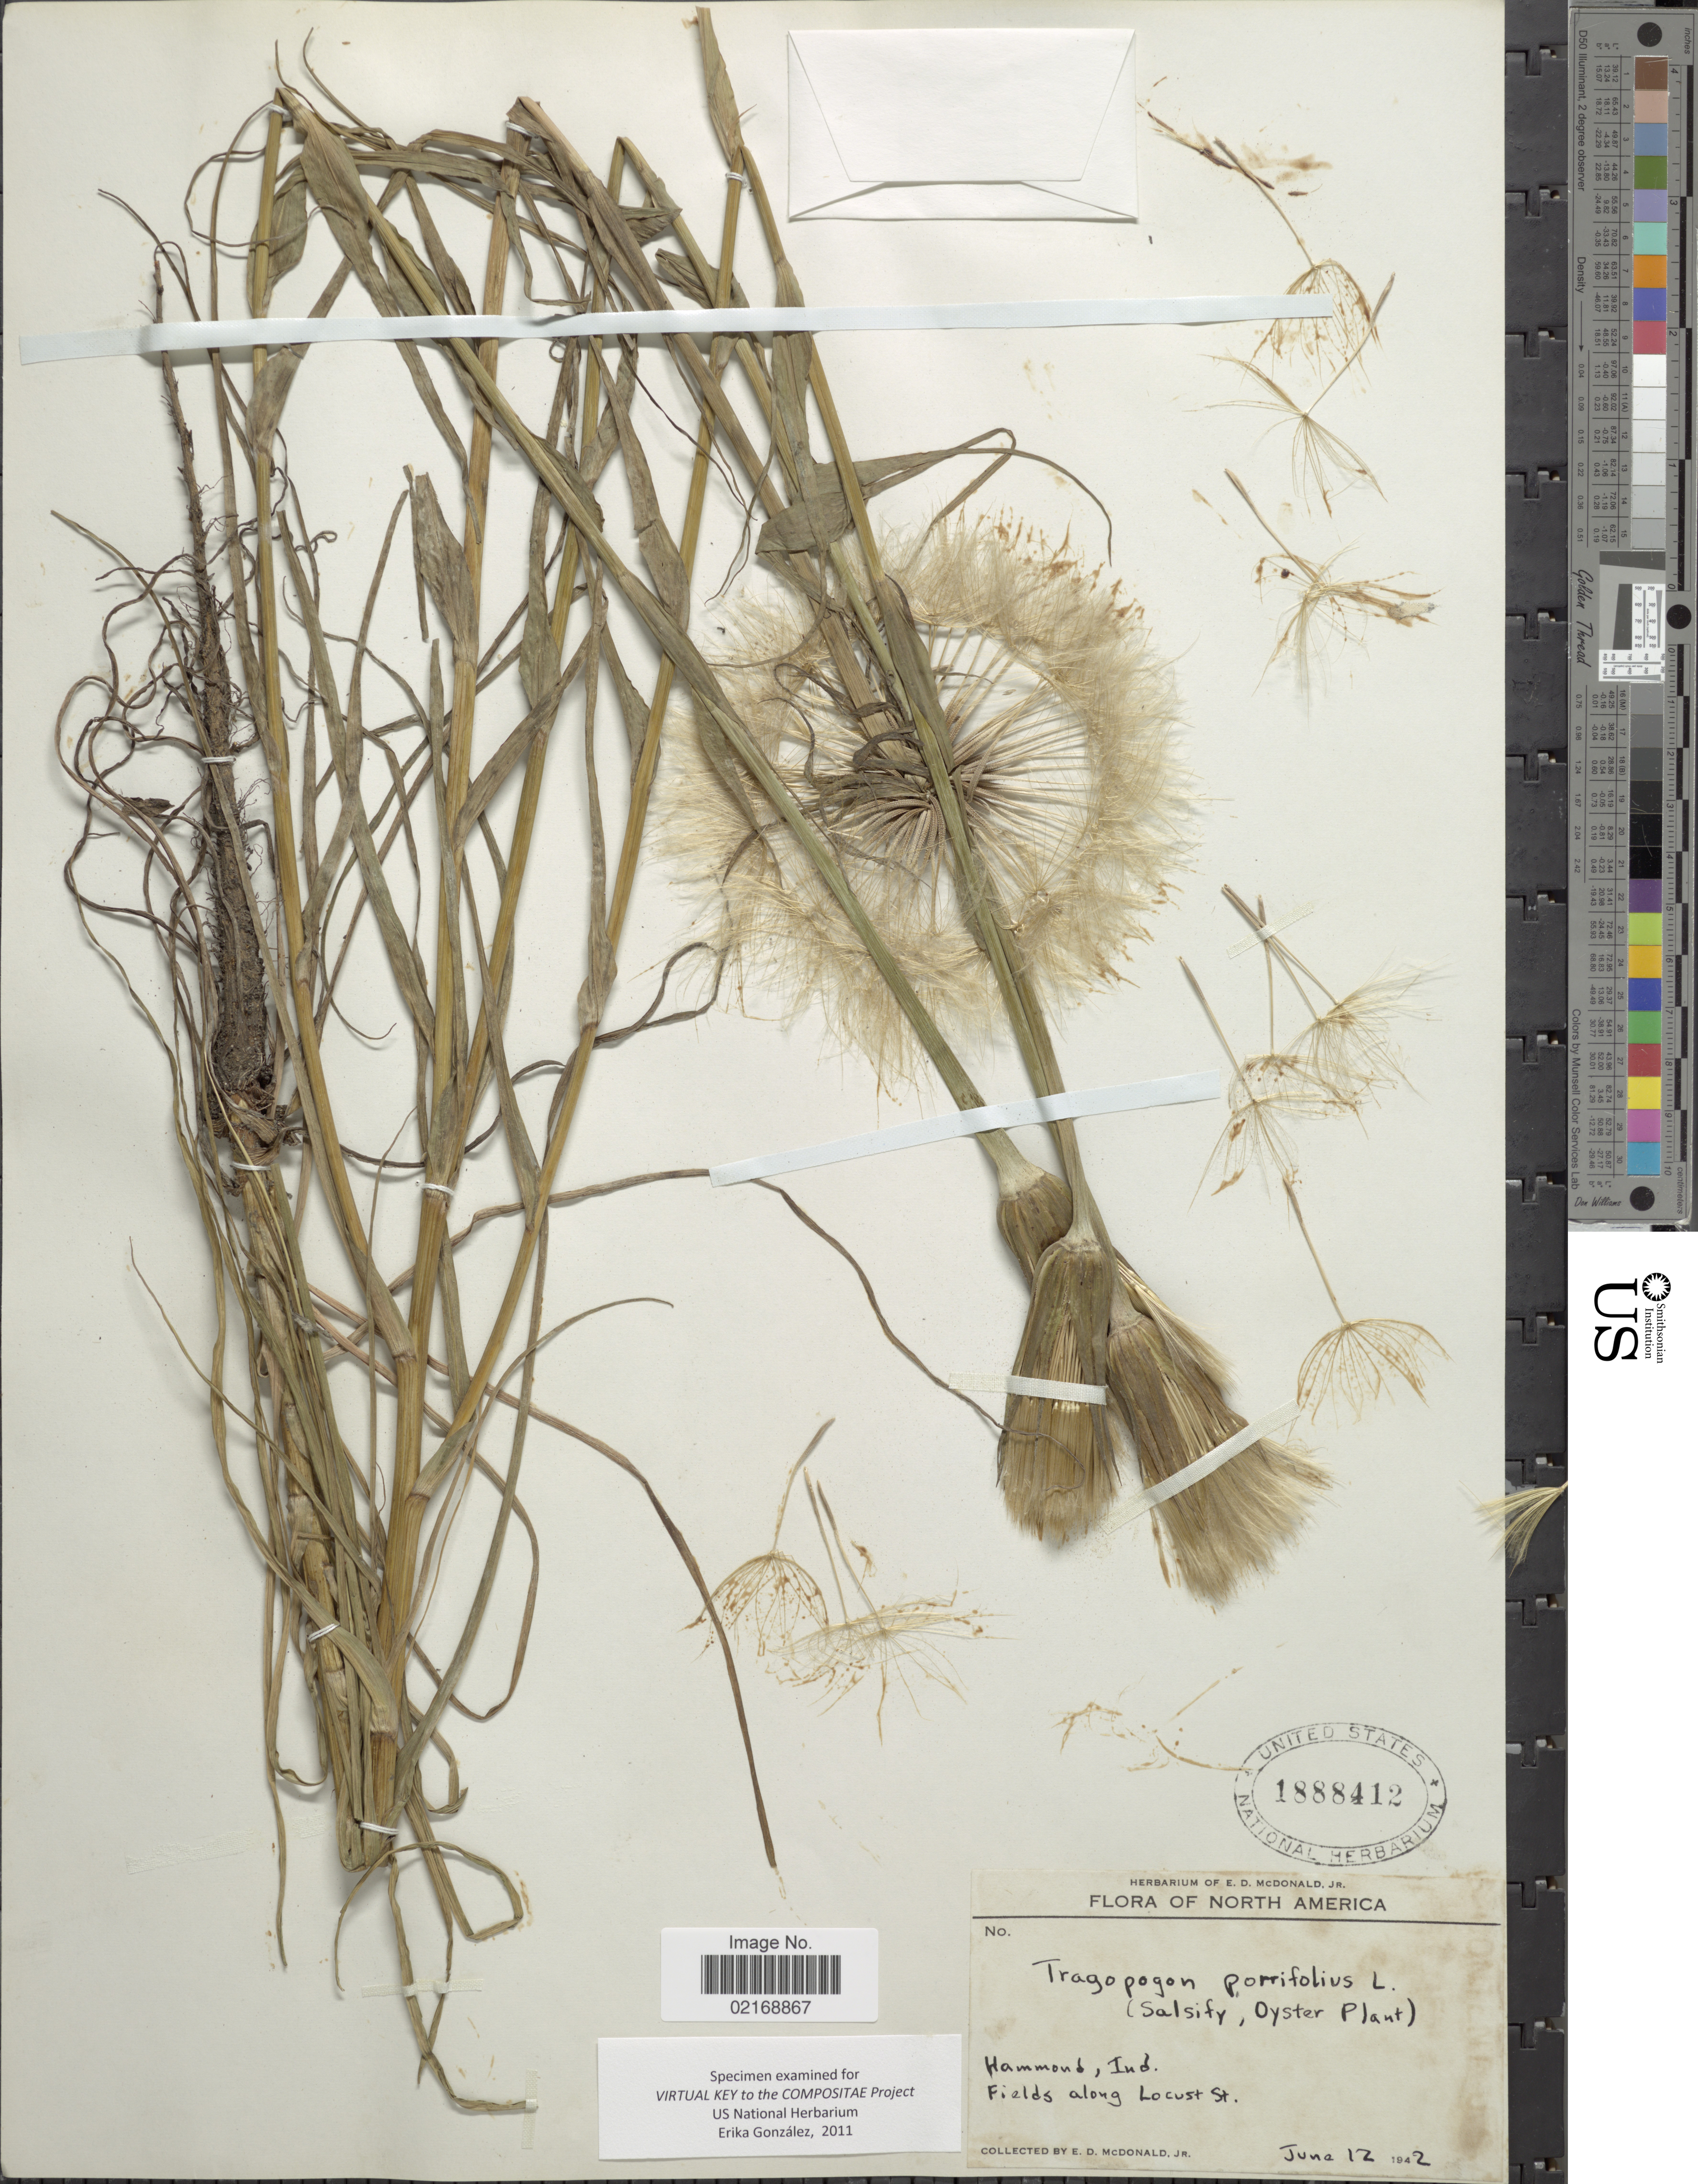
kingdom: Plantae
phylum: Tracheophyta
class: Magnoliopsida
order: Asterales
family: Asteraceae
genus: Tragopogon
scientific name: Tragopogon porrifolius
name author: L.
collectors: E. D. McDonald Jr.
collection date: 1942-06-12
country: United States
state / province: Indiana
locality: Hammond. along Locust St.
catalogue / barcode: US 1888412